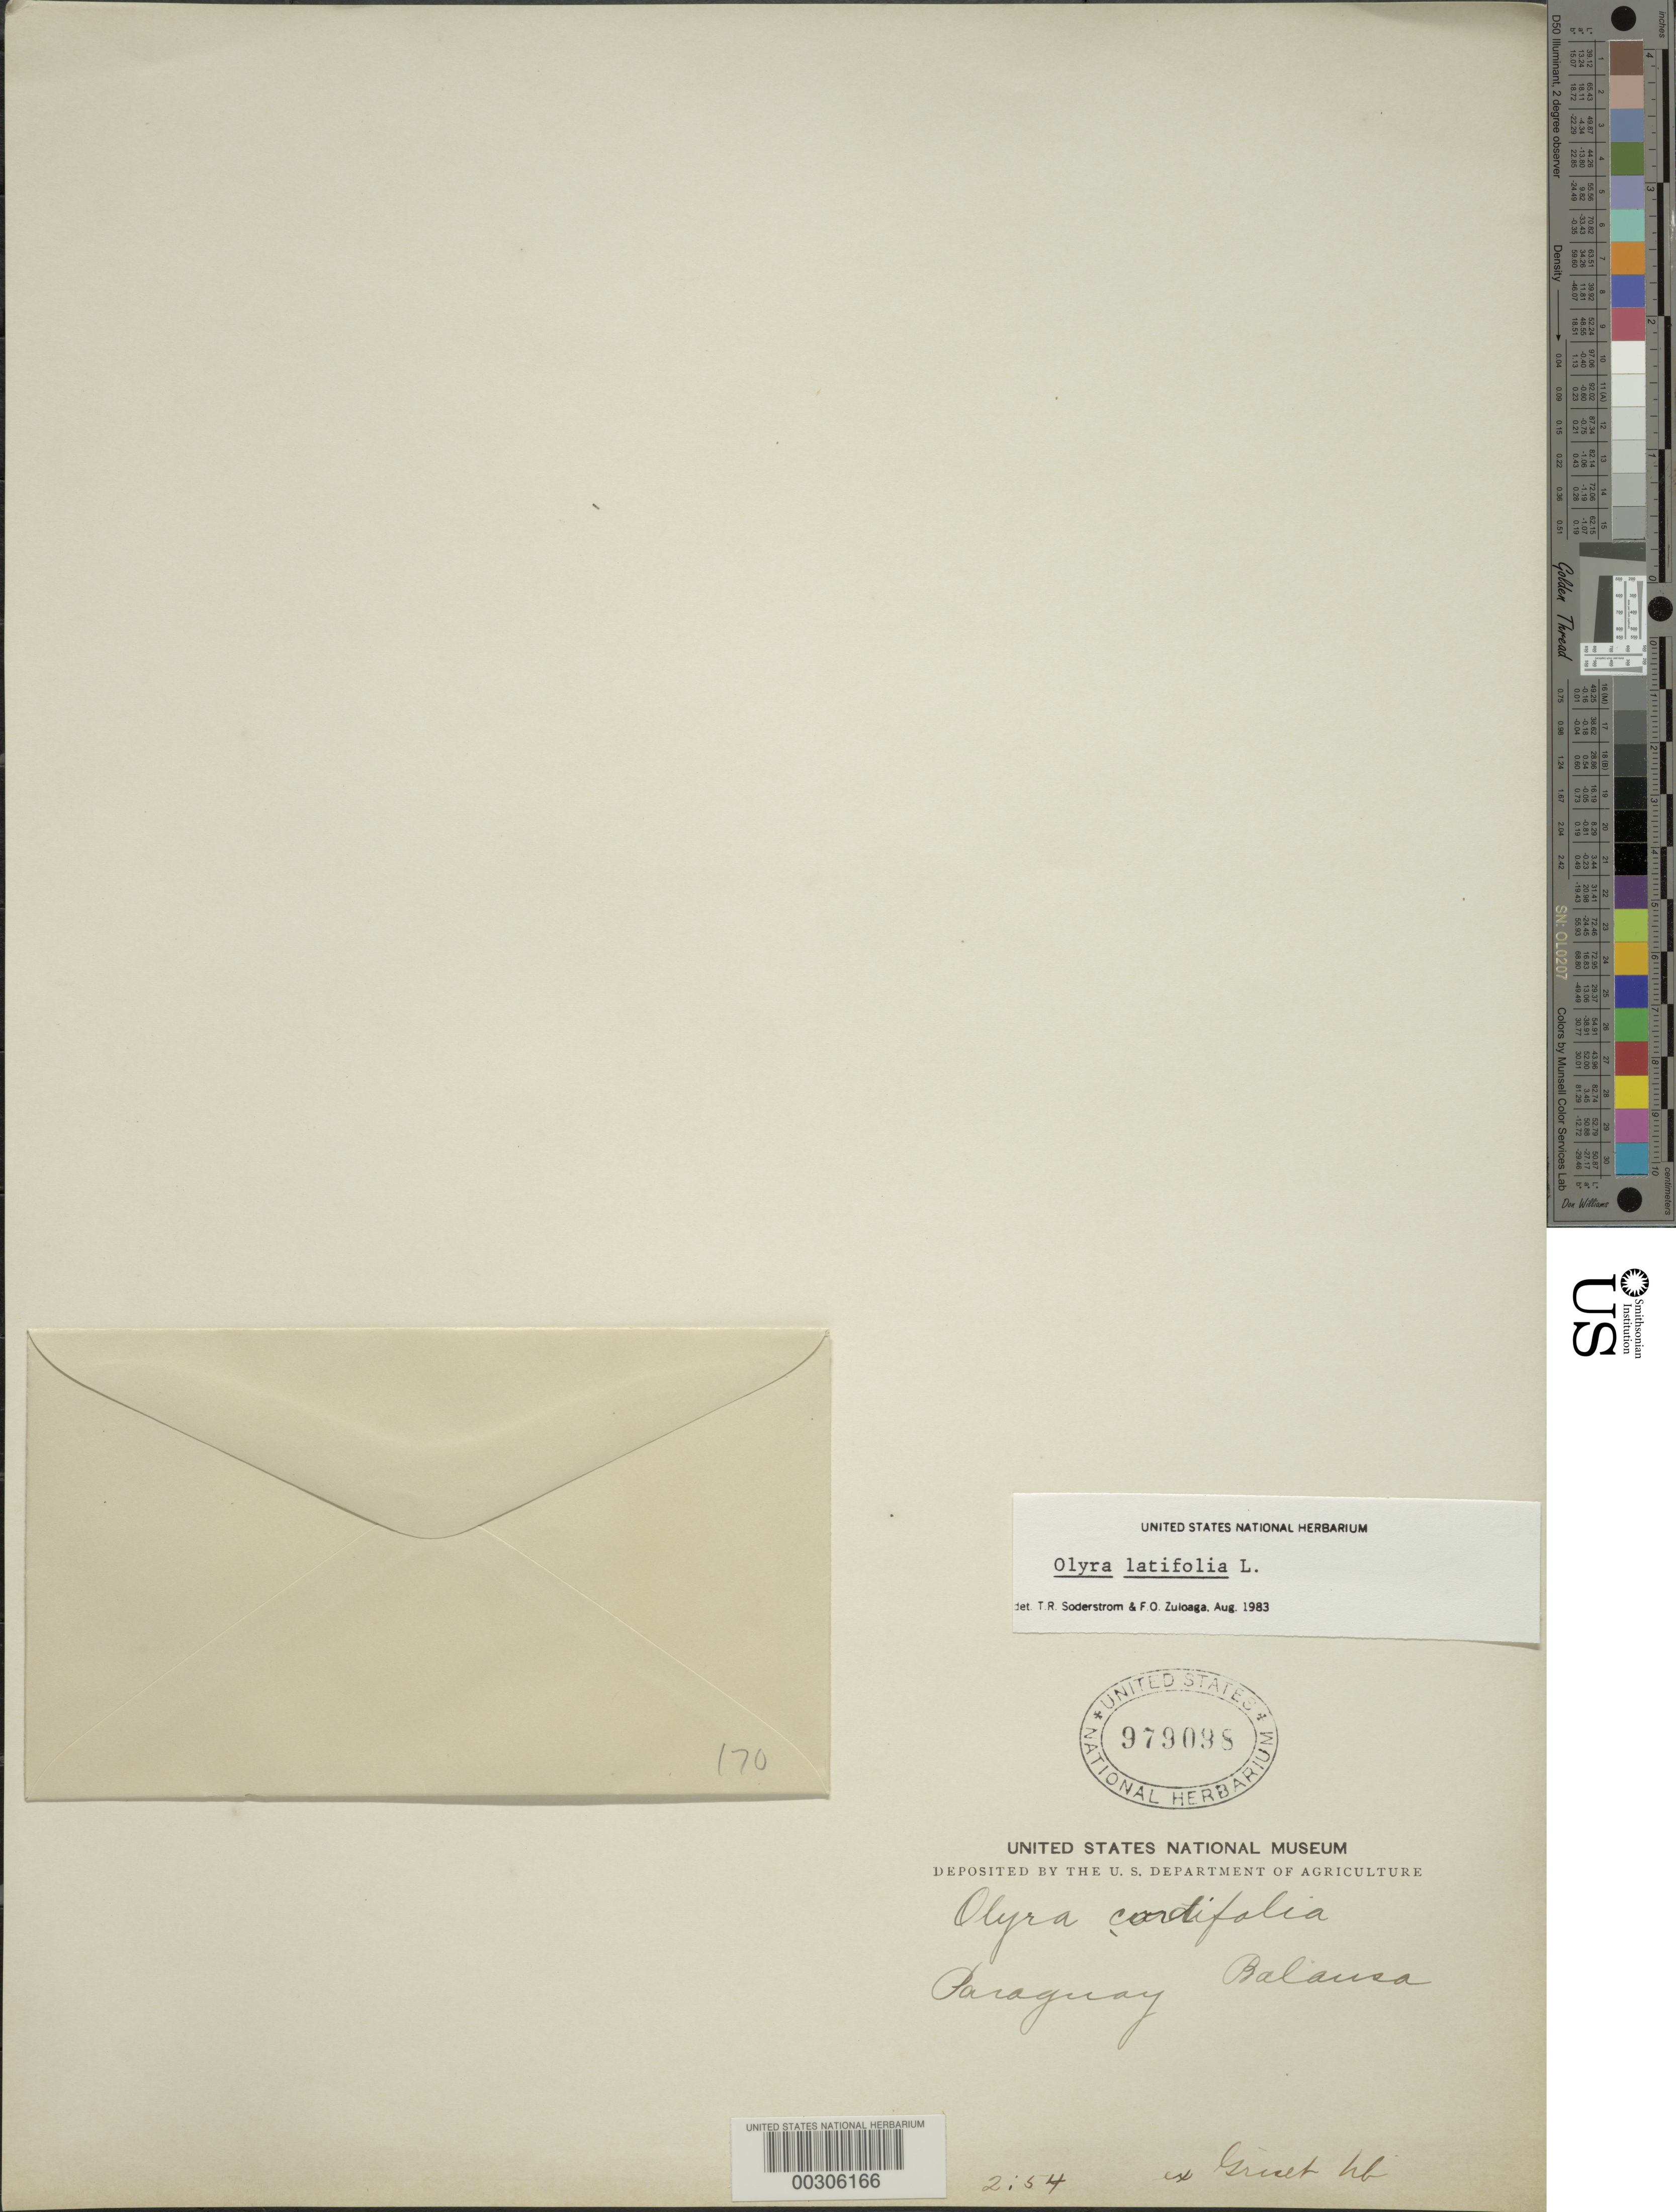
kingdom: Plantae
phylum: Tracheophyta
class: Liliopsida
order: Poales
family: Poaceae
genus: Olyra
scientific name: Olyra latifolia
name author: L.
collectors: B. Balansa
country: Paraguay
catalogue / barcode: US 979098